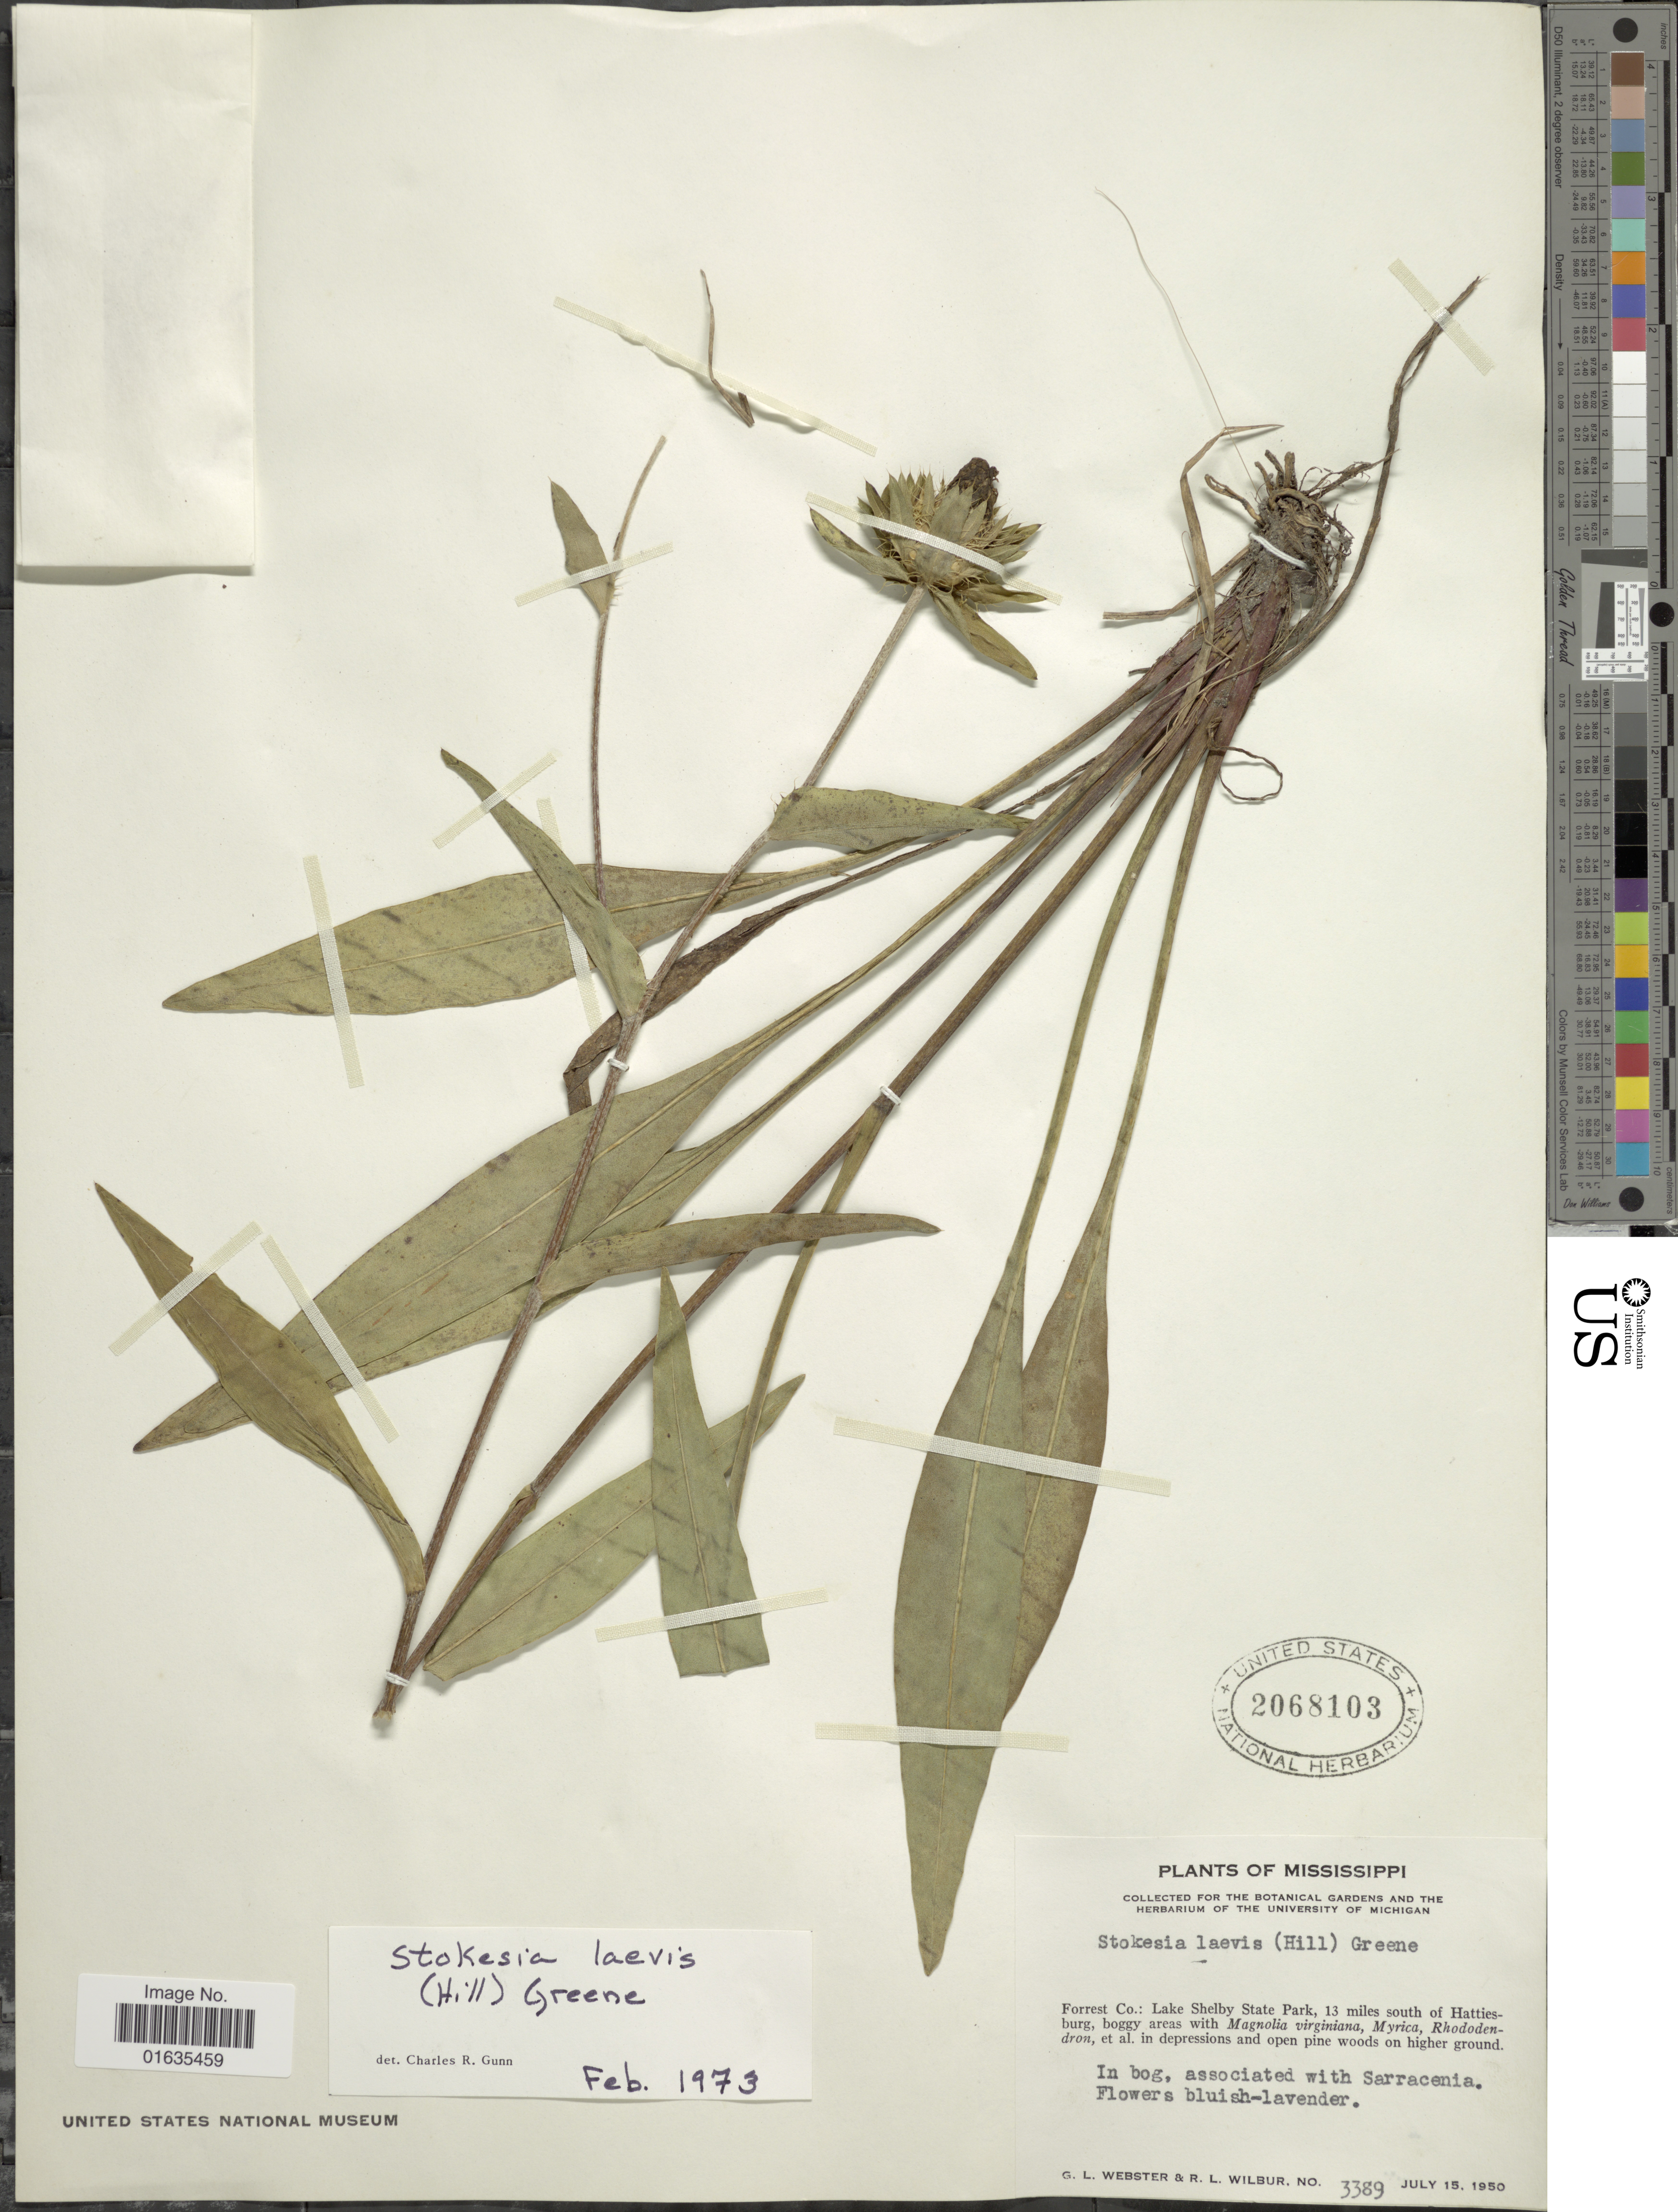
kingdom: Plantae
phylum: Tracheophyta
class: Magnoliopsida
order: Asterales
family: Asteraceae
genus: Stokesia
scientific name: Stokesia laevis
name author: (Hill) Greene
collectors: G. L. Webster & R. L. Wilbur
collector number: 3389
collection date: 1950-07-15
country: United States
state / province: Mississippi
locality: Forrest Co., Lake Shelby State Park, 13 miles south of Hattiesburg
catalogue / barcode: US 2068103